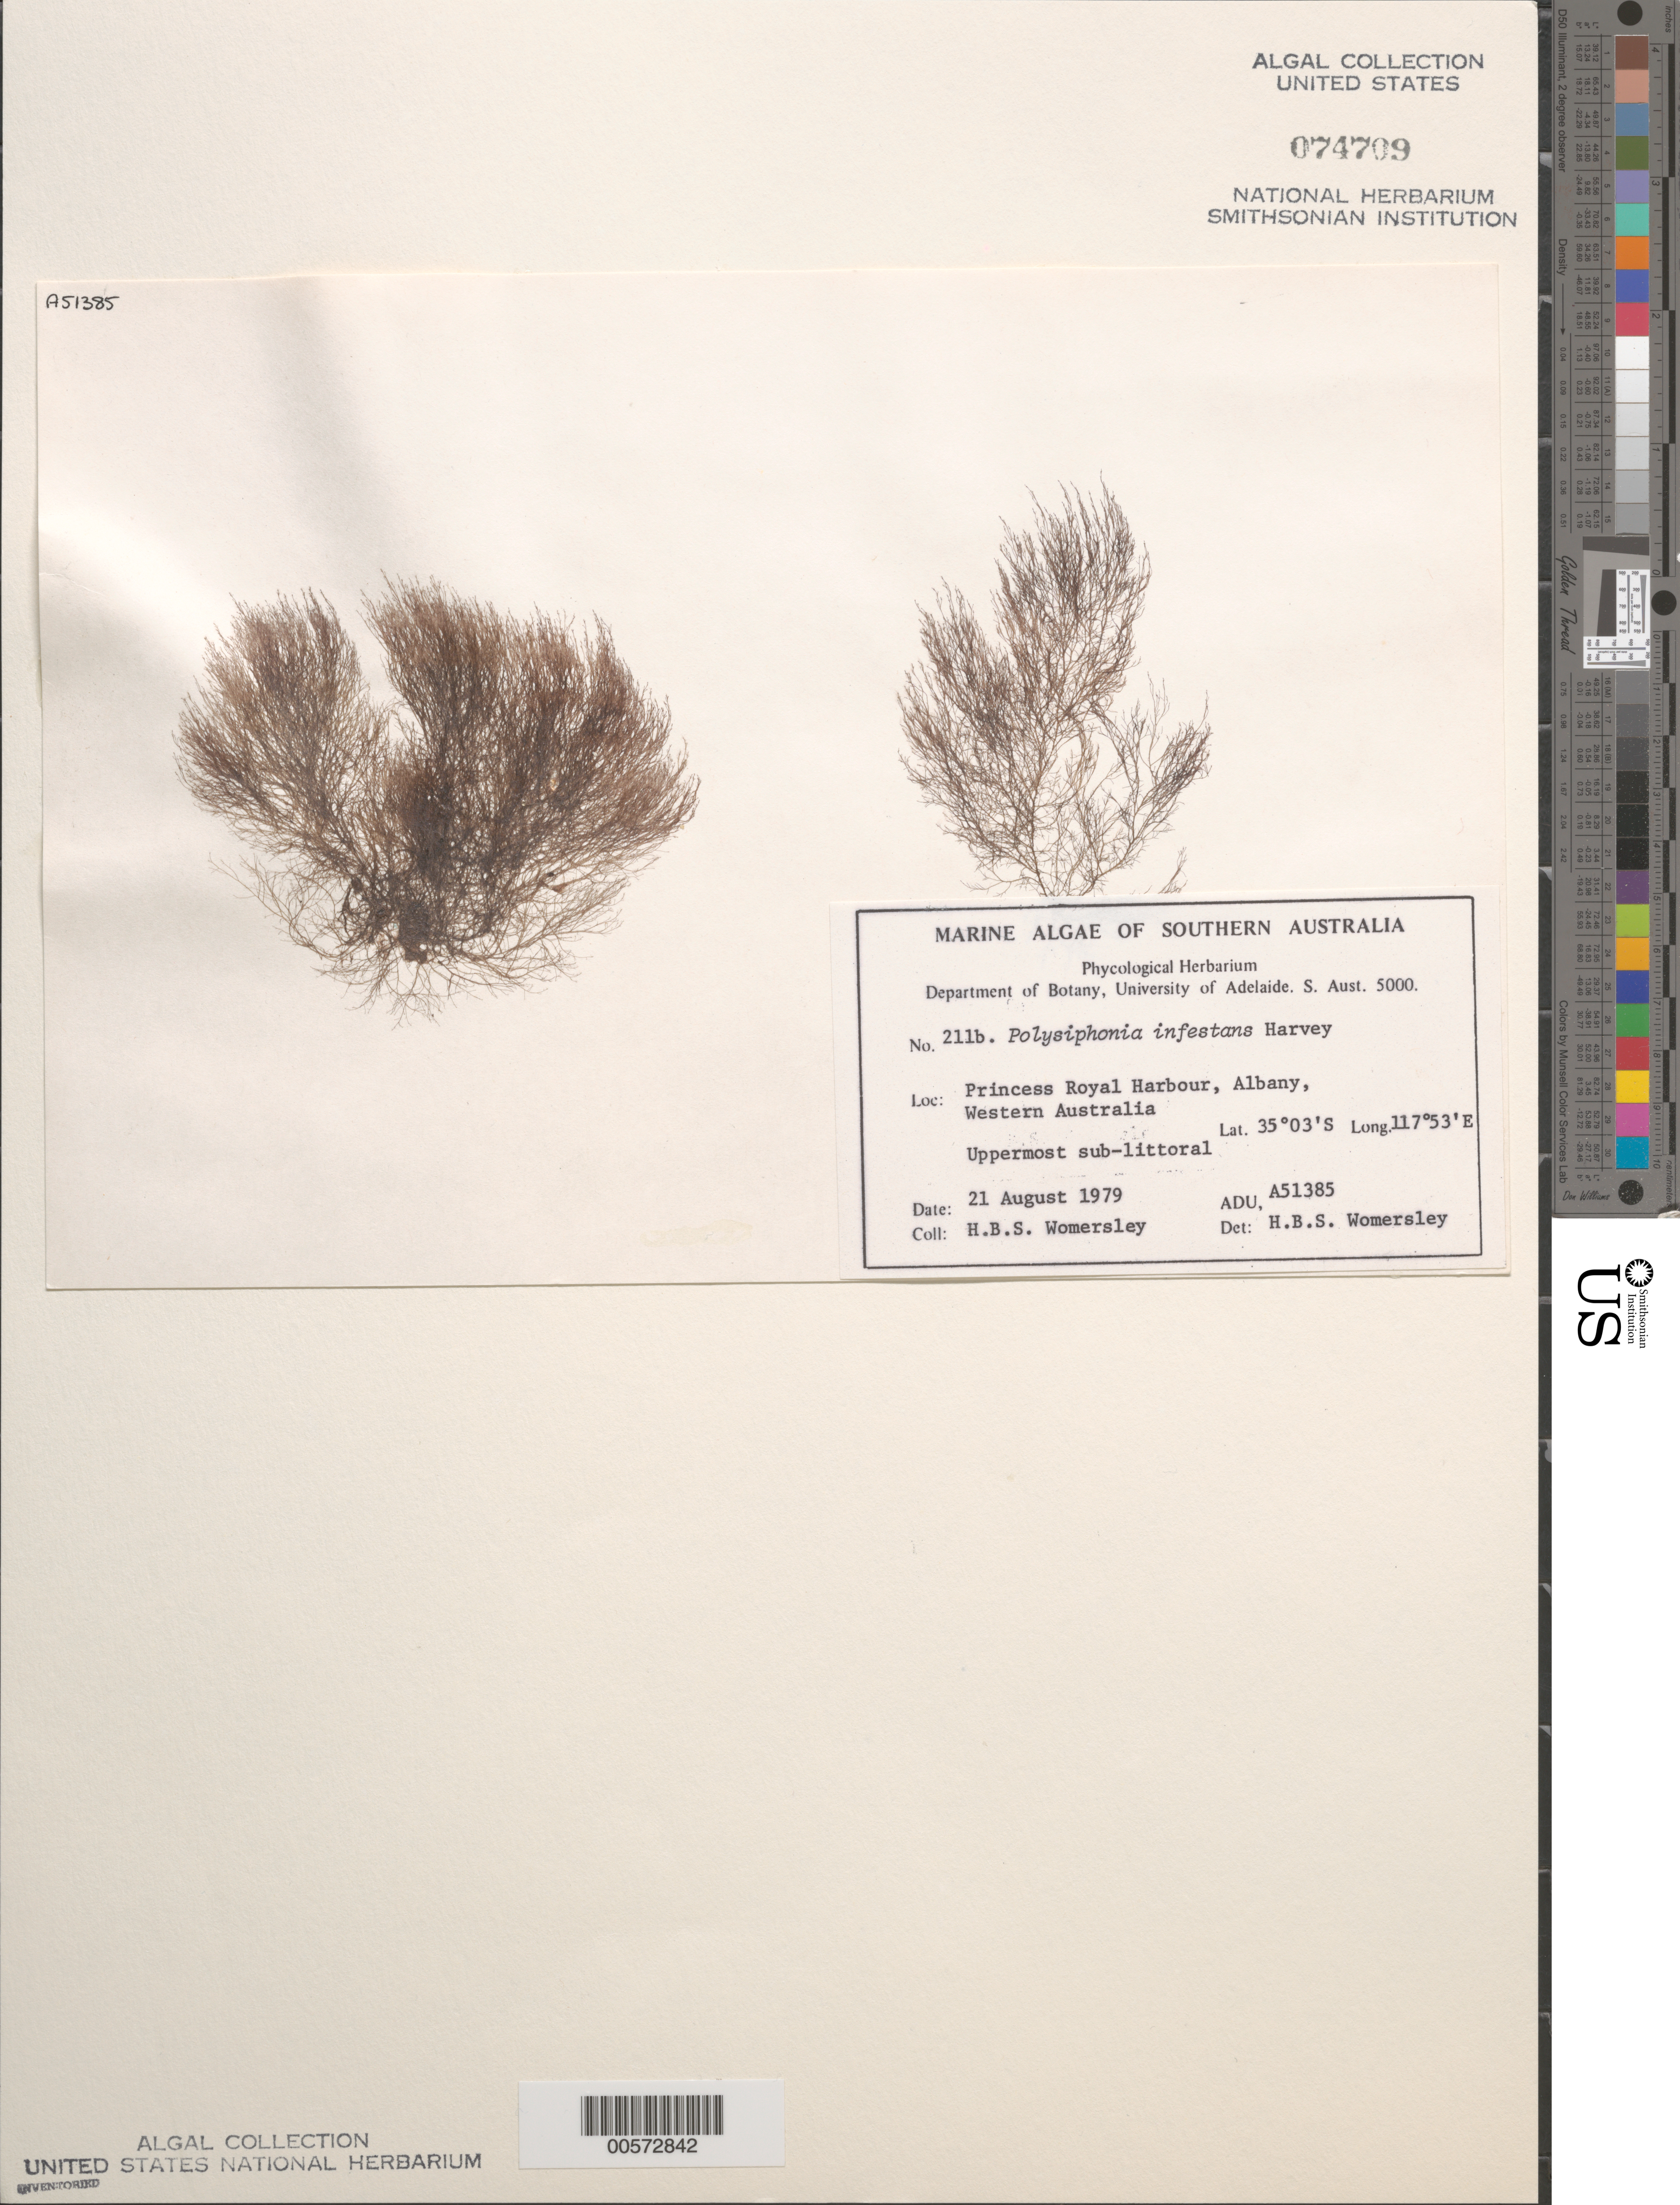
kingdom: Plantae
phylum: Rhodophyta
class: Florideophyceae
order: Ceramiales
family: Rhodomelaceae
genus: Melanothamnus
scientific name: Melanothamnus infestans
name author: (Harvey) Huisman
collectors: H. B. S. Womersley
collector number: ADU A51385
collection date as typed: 21 Aug 1979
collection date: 1979-08-21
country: Australia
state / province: Western Australia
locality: Princess Royal Harbour, Albany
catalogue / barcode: US 74709